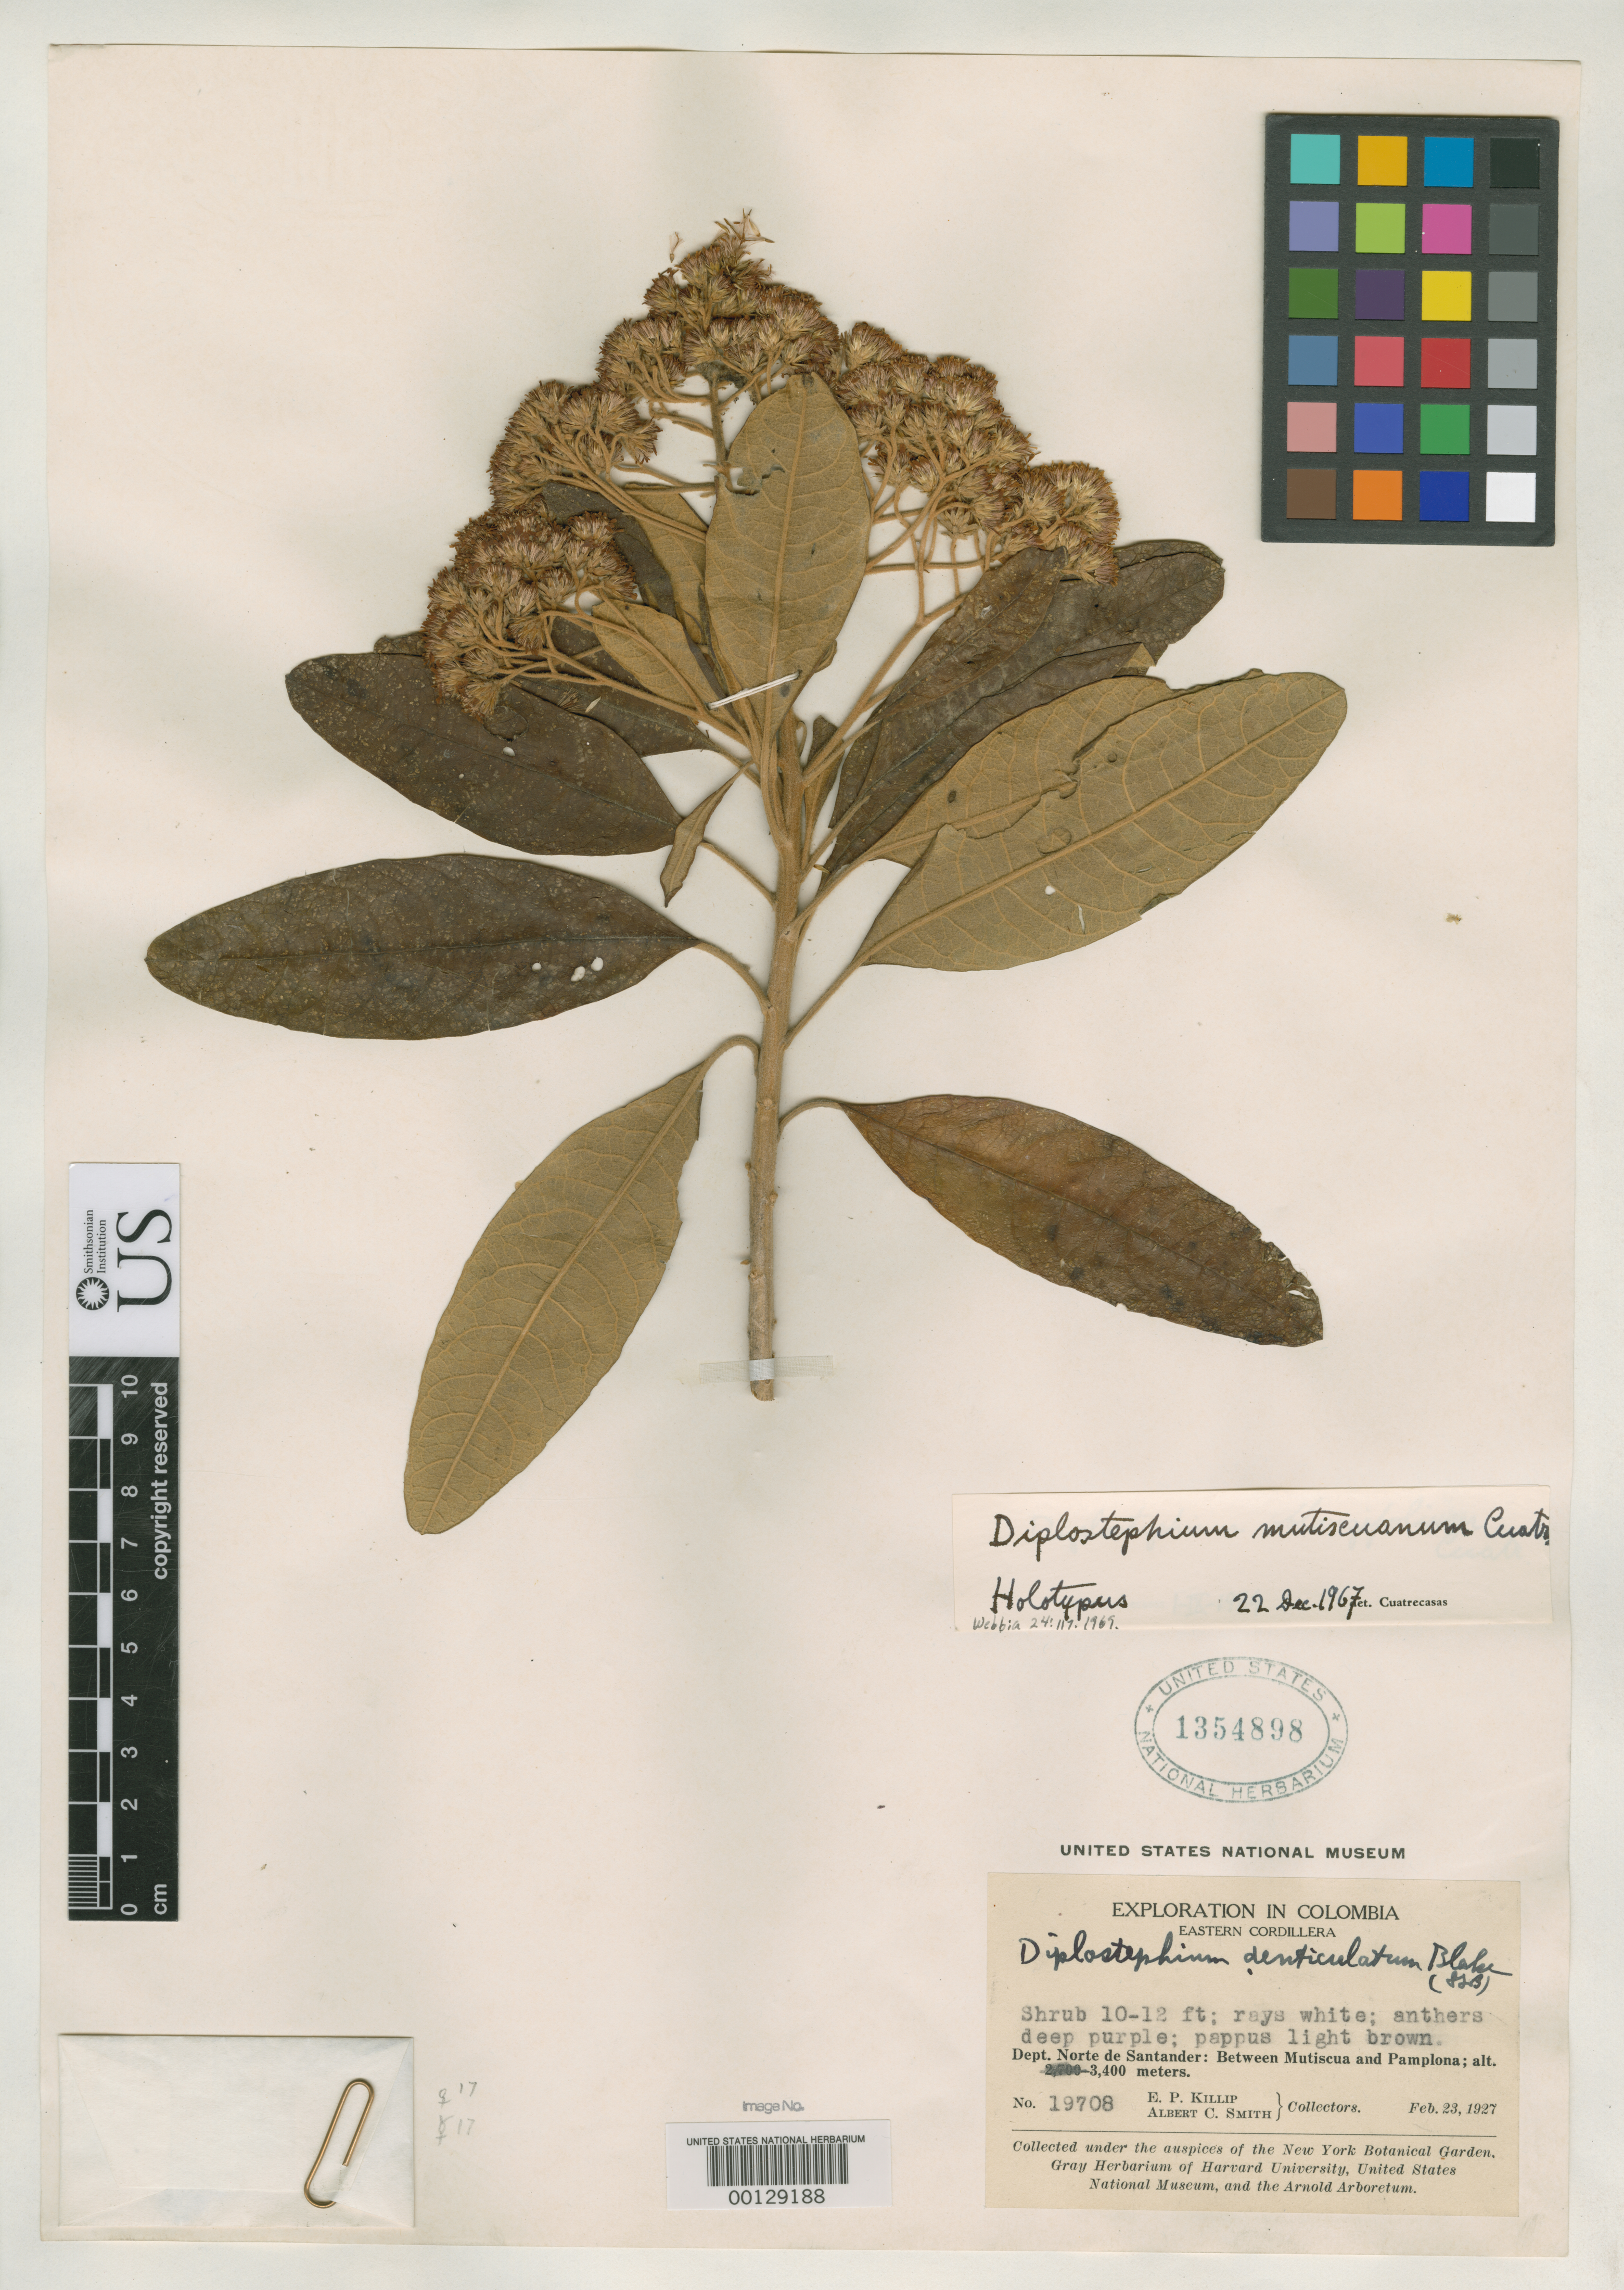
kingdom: Plantae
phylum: Tracheophyta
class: Magnoliopsida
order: Asterales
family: Asteraceae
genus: Diplostephium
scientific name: Diplostephium mutiscuanum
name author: Cuatrec.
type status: Holotype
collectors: E. P. Killip & A. C. Smith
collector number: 19708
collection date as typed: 23 Feb 1927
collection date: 1927-02-23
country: Colombia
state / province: Norte de Santander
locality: Between Mutiscua and Pamplona.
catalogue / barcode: US 1354898